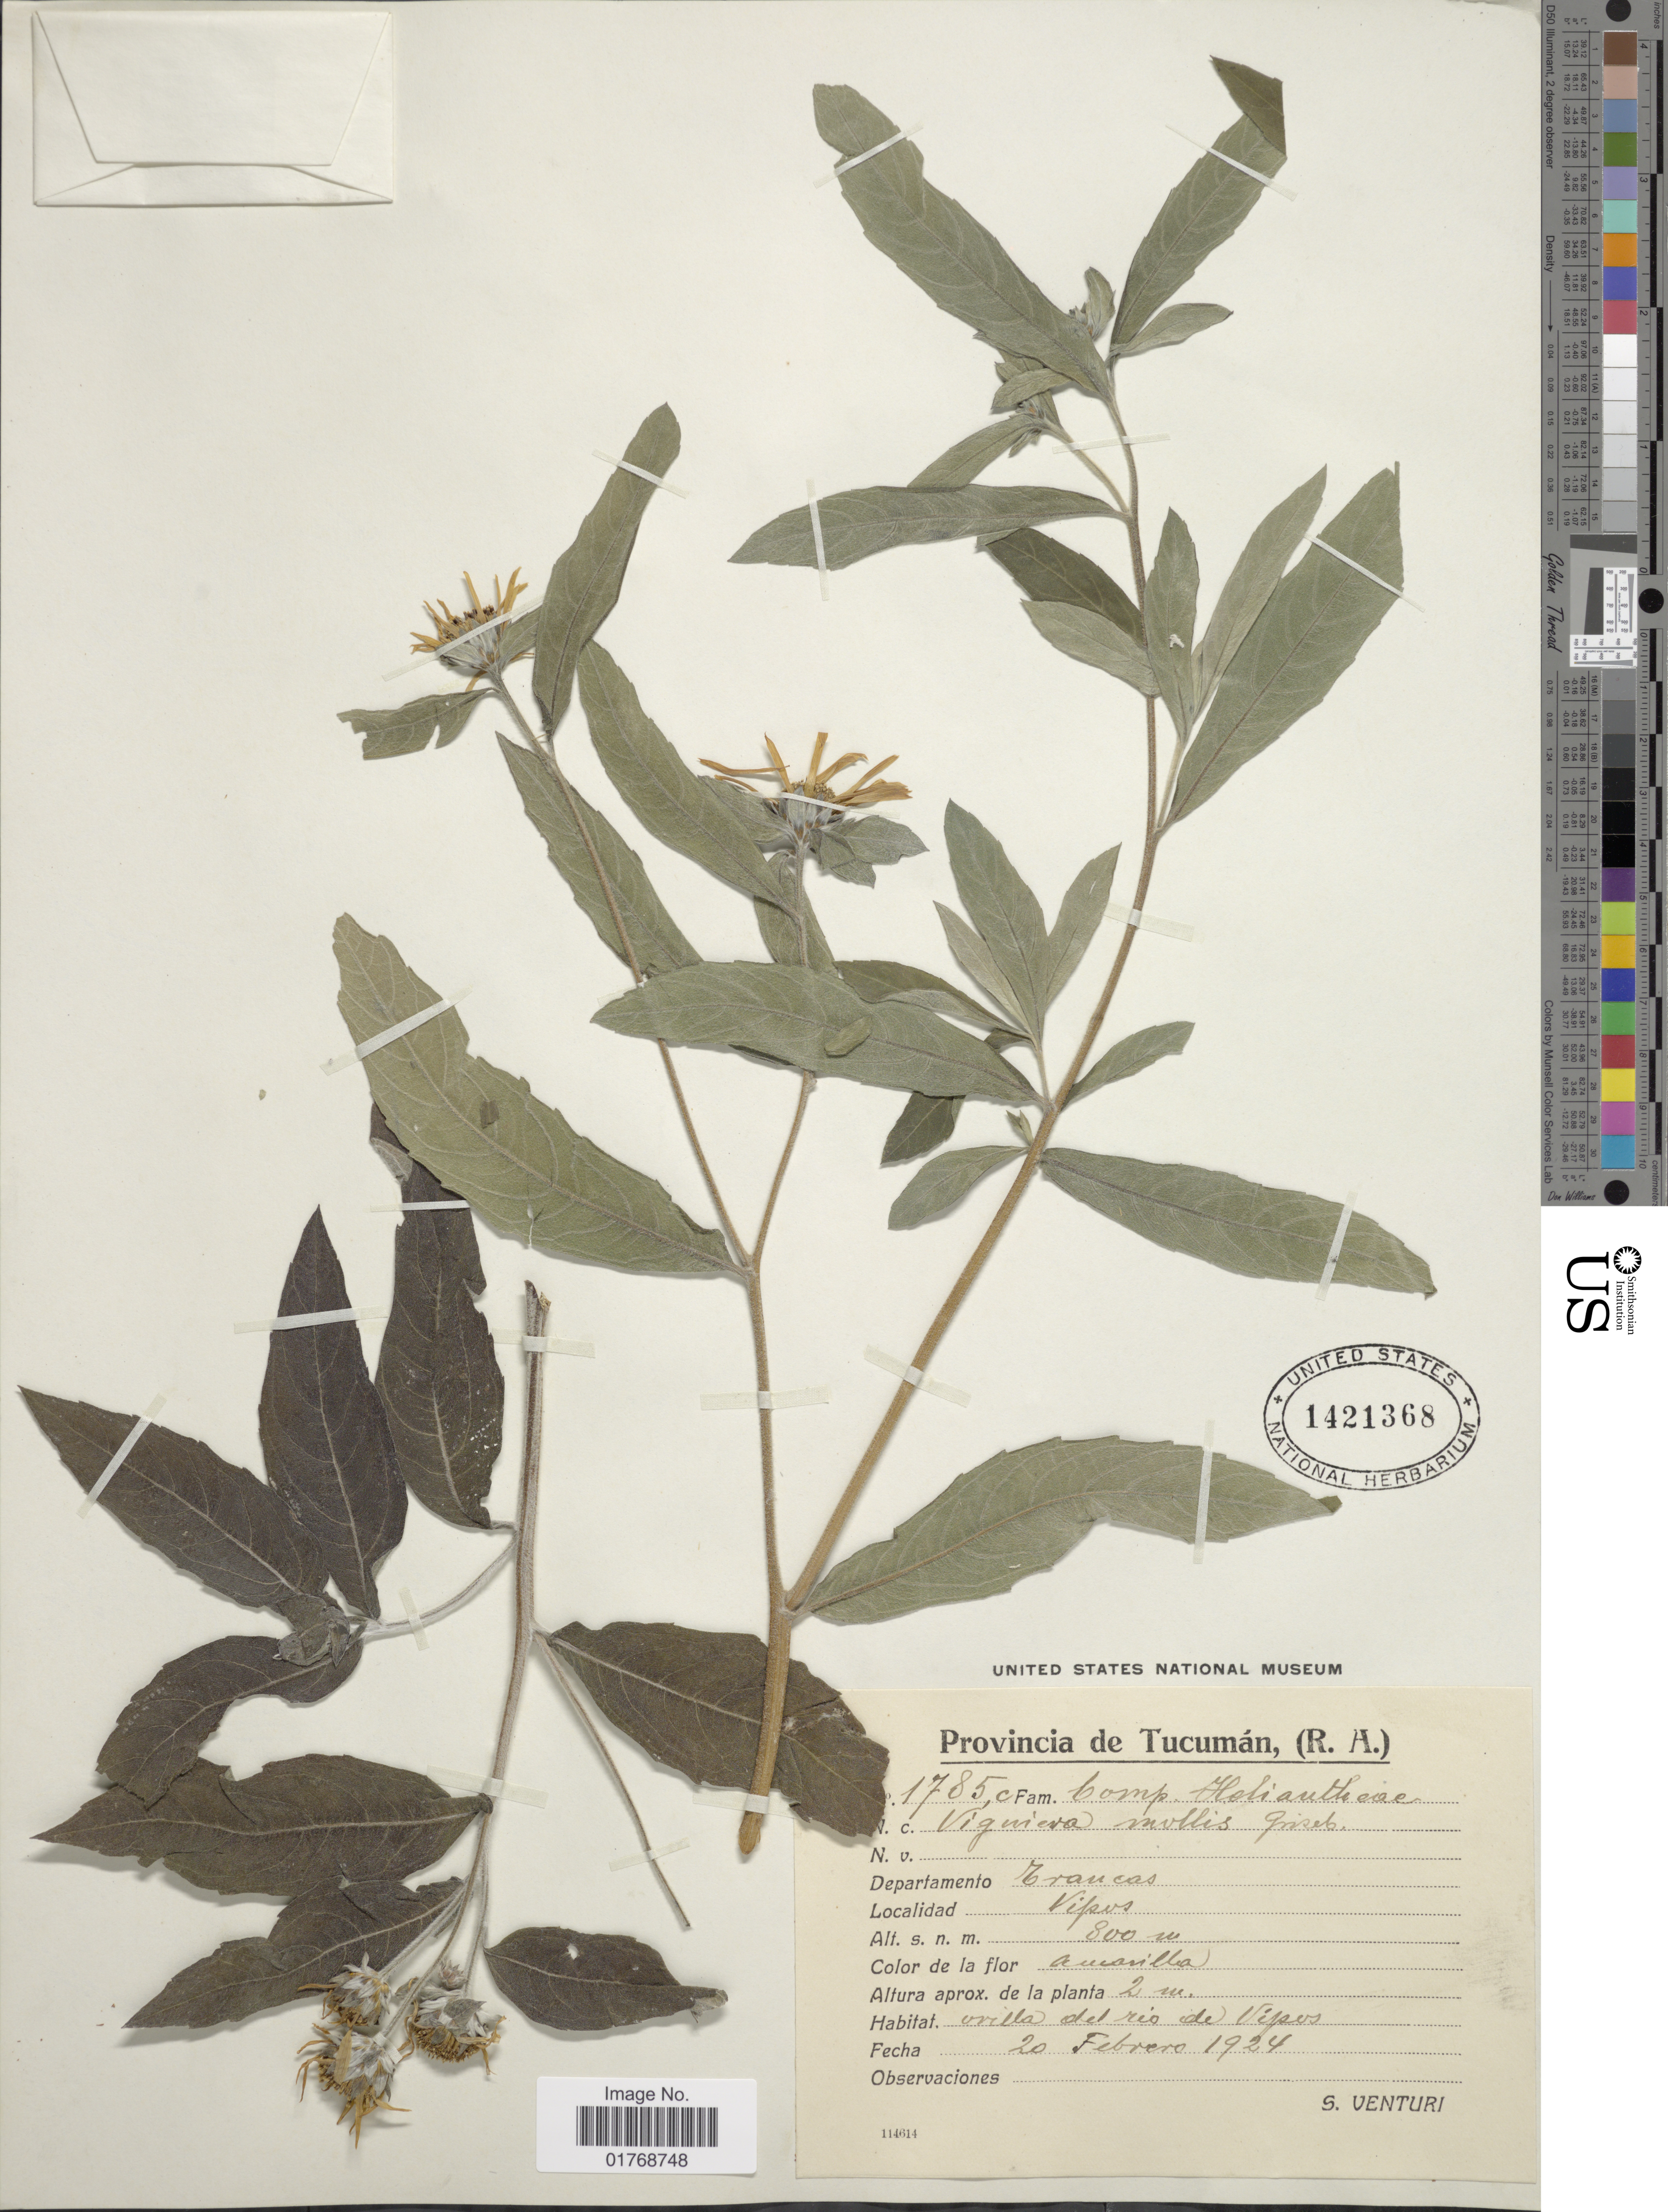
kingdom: Plantae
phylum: Tracheophyta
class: Magnoliopsida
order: Asterales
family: Asteraceae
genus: Viguiera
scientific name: Viguiera mollis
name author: Griseb.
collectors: S. Venturi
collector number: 1785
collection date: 1924-02-20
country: Argentina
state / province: Tucuman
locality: Provincia de Tucumán, (R.A.). Departamento Trancas. Vipos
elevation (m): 800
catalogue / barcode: US 1421368